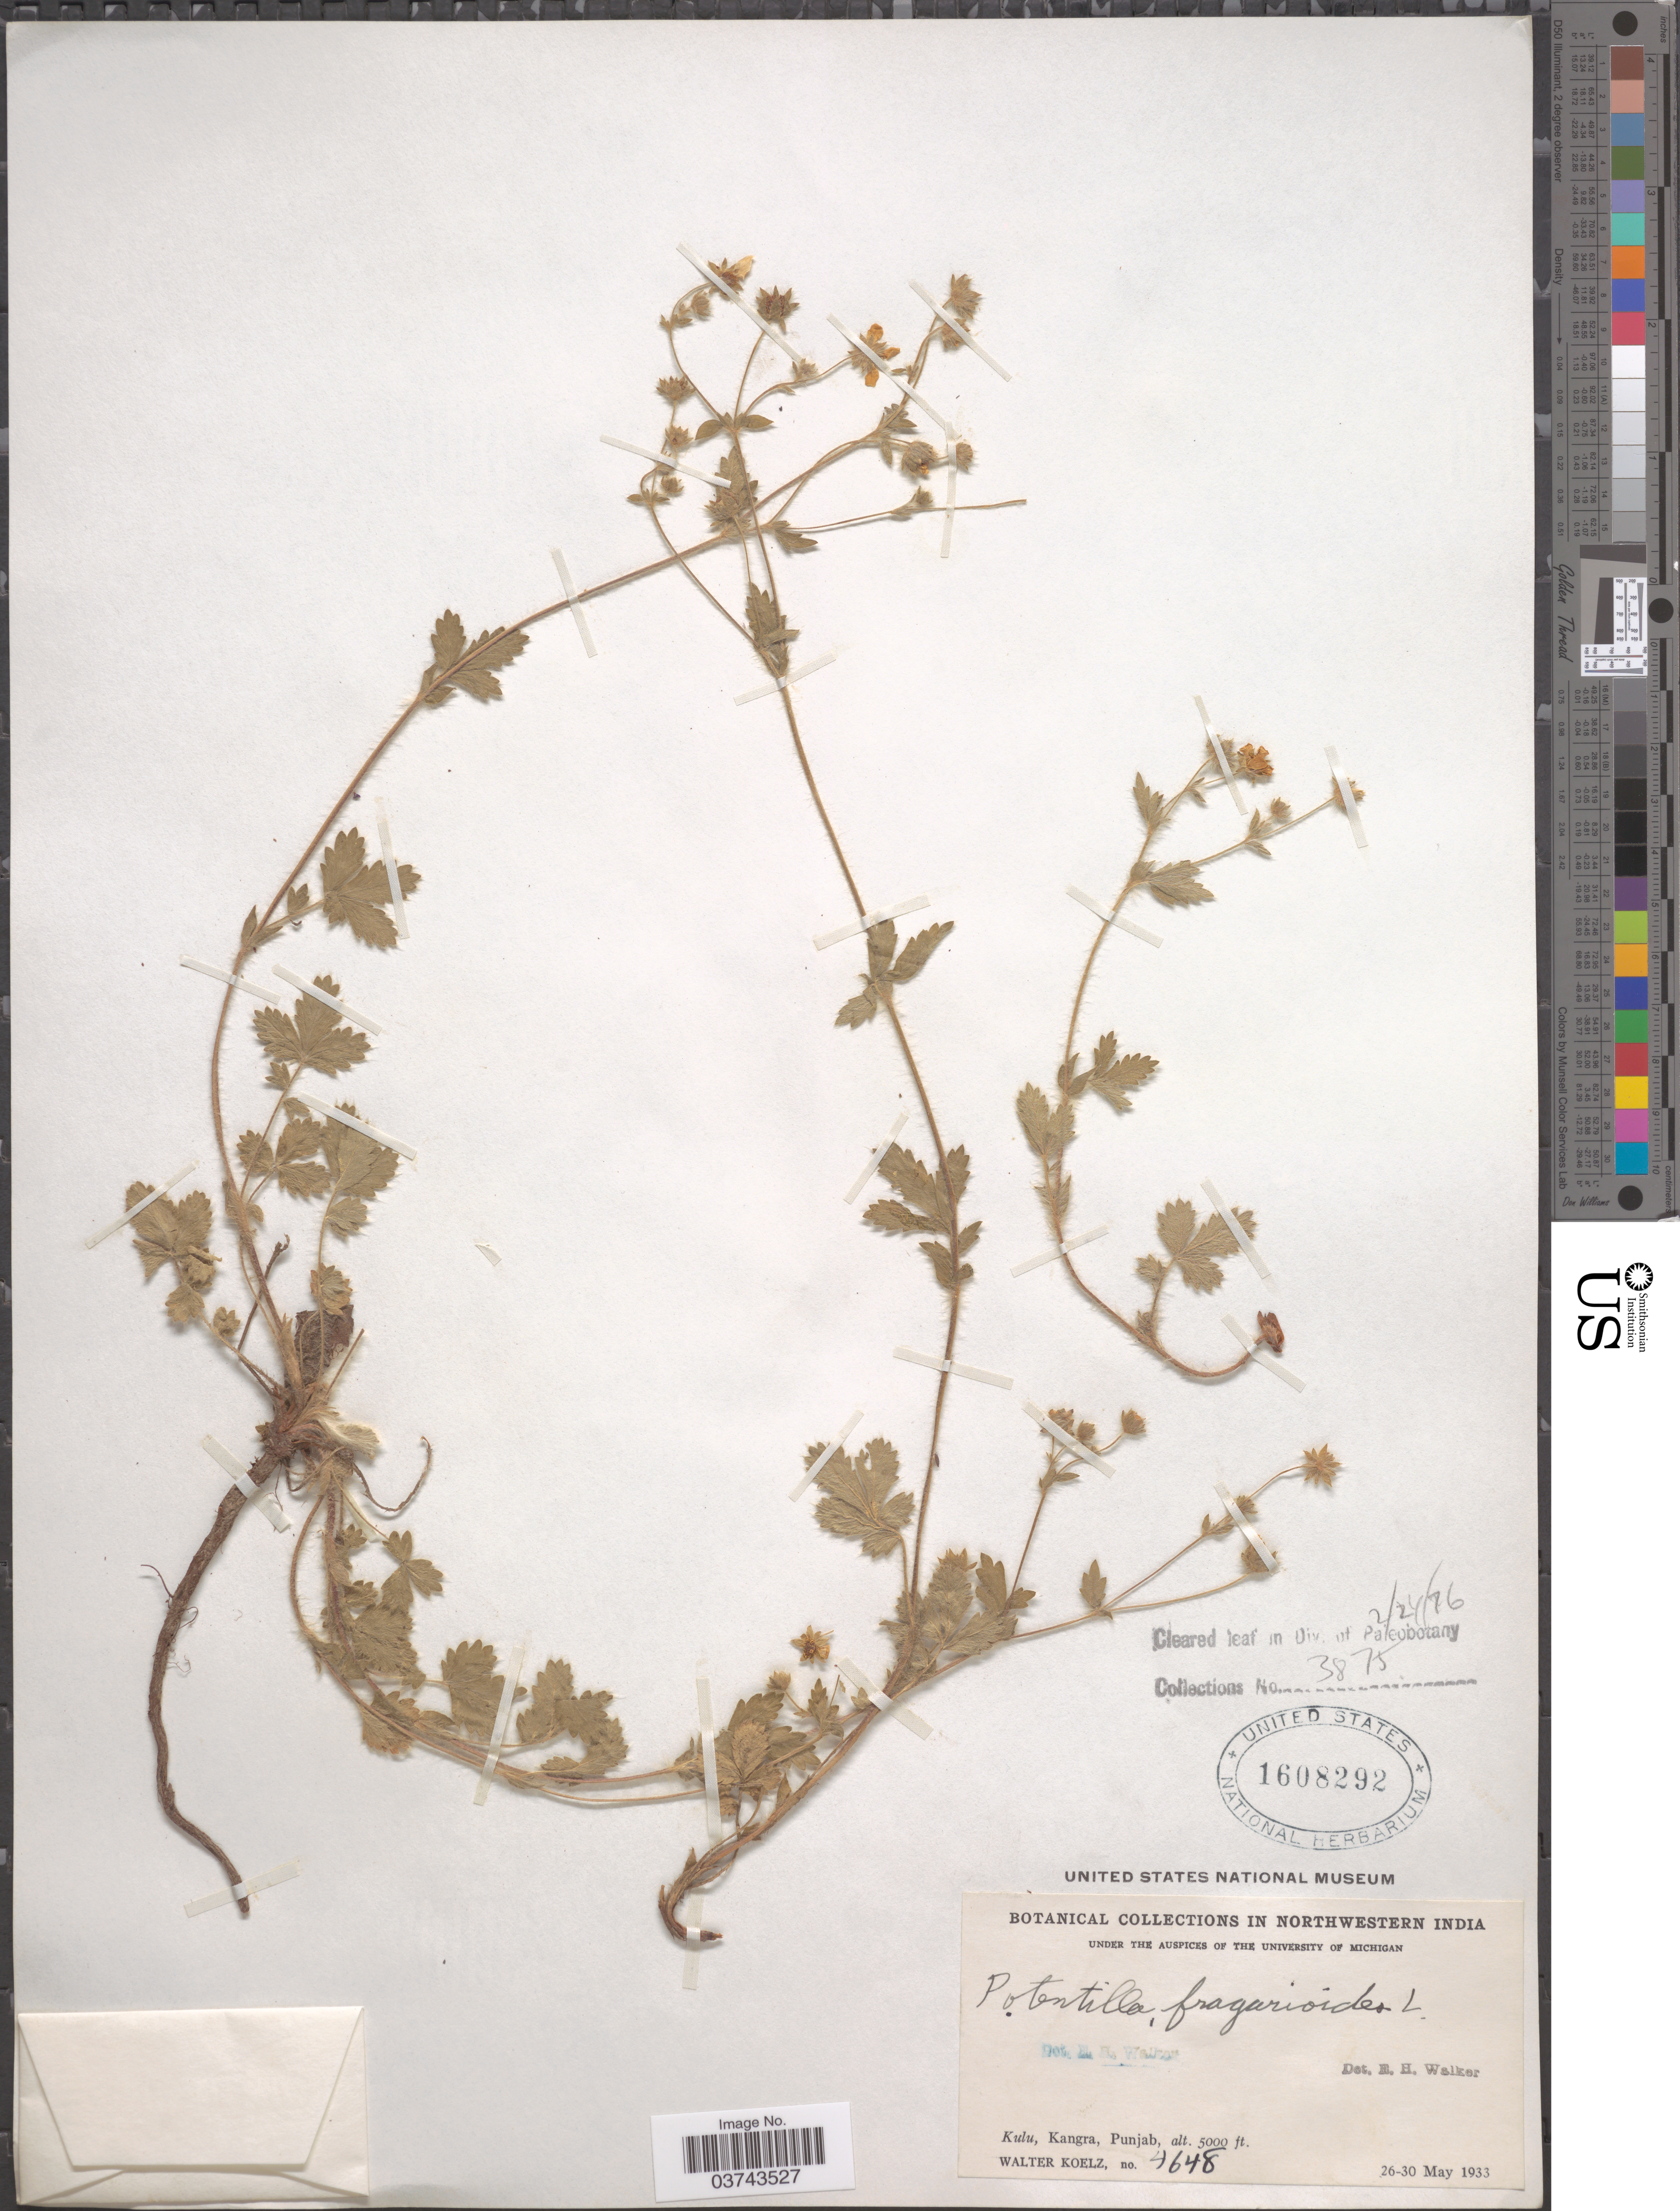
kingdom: Plantae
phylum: Tracheophyta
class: Magnoliopsida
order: Rosales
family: Rosaceae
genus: Potentilla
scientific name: Potentilla fragarioides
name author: L.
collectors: W. N. Koelz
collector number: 4648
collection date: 1933-05-26/1933-05-30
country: India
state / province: Punjab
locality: Northwestern India. Kulu, Kangra.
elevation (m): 1524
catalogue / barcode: US 1608292